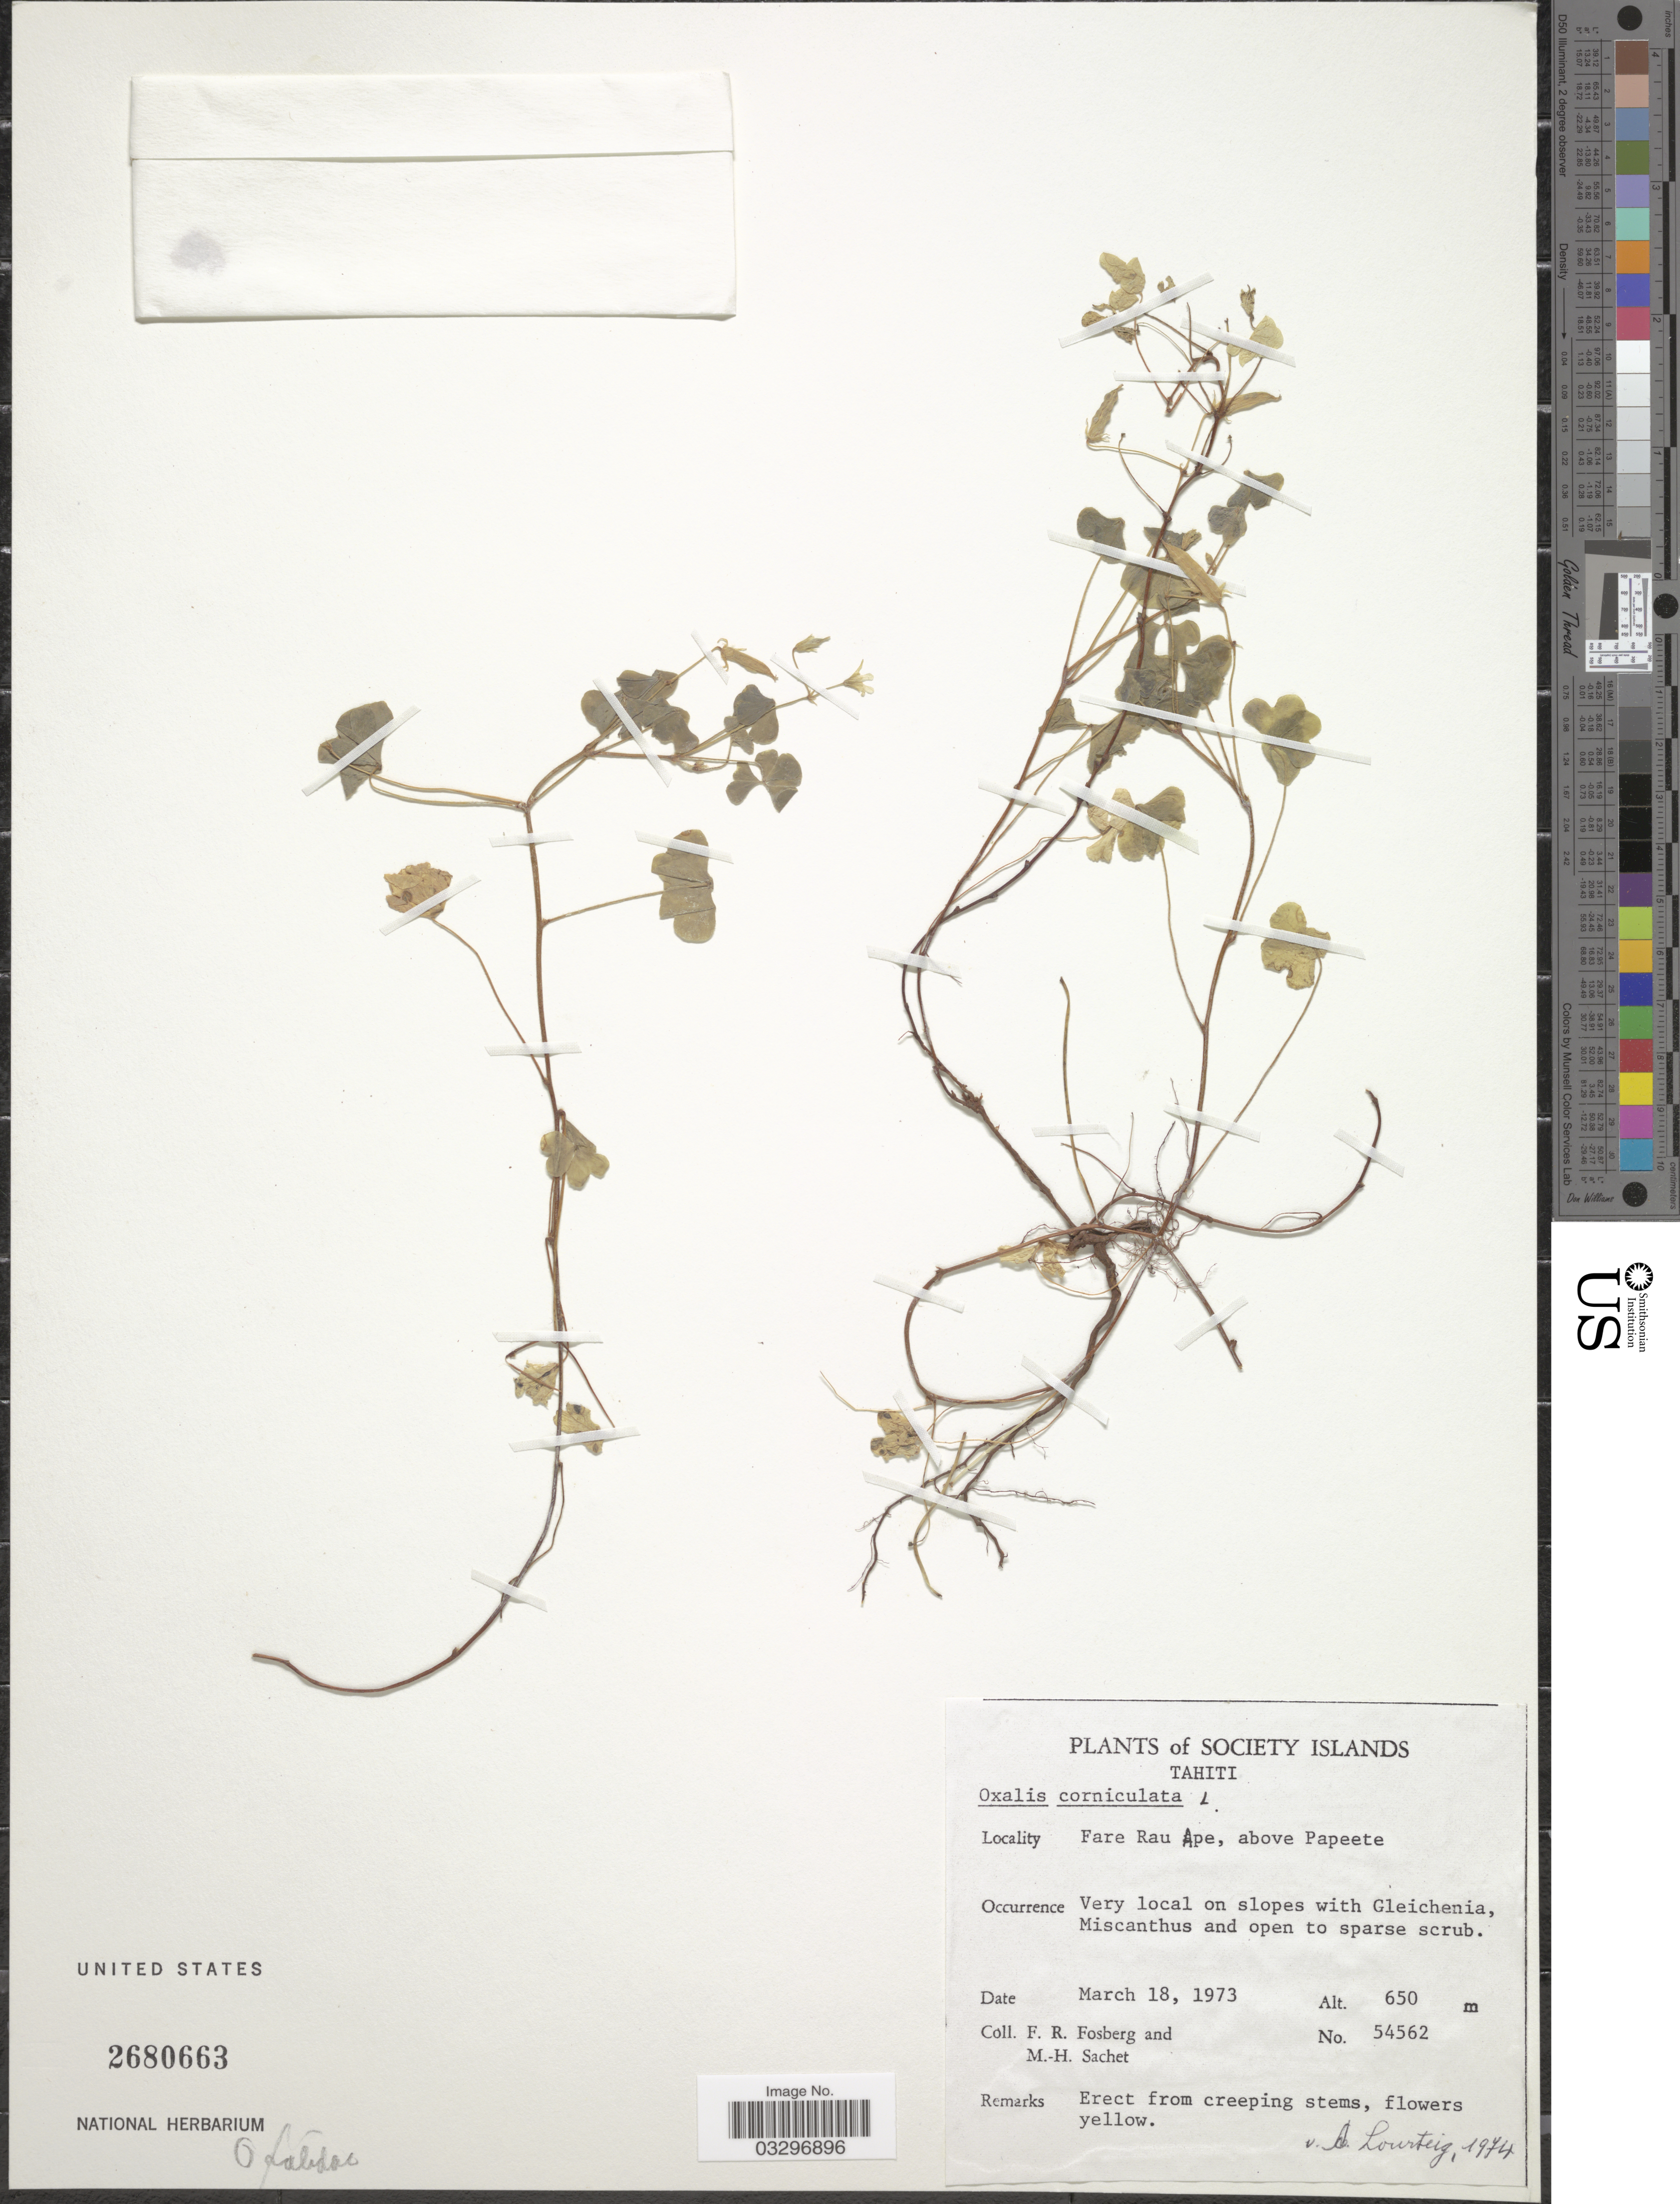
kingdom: Plantae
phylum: Tracheophyta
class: Magnoliopsida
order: Oxalidales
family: Oxalidaceae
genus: Oxalis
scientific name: Oxalis corniculata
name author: L.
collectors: F. R. Fosberg & M.-H. Sachet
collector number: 54562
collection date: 1973-03-18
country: French Polynesia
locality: Society Islands. Tahiti. Fare Rau Ape, above Papeete.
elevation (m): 650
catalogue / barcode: US 2680663